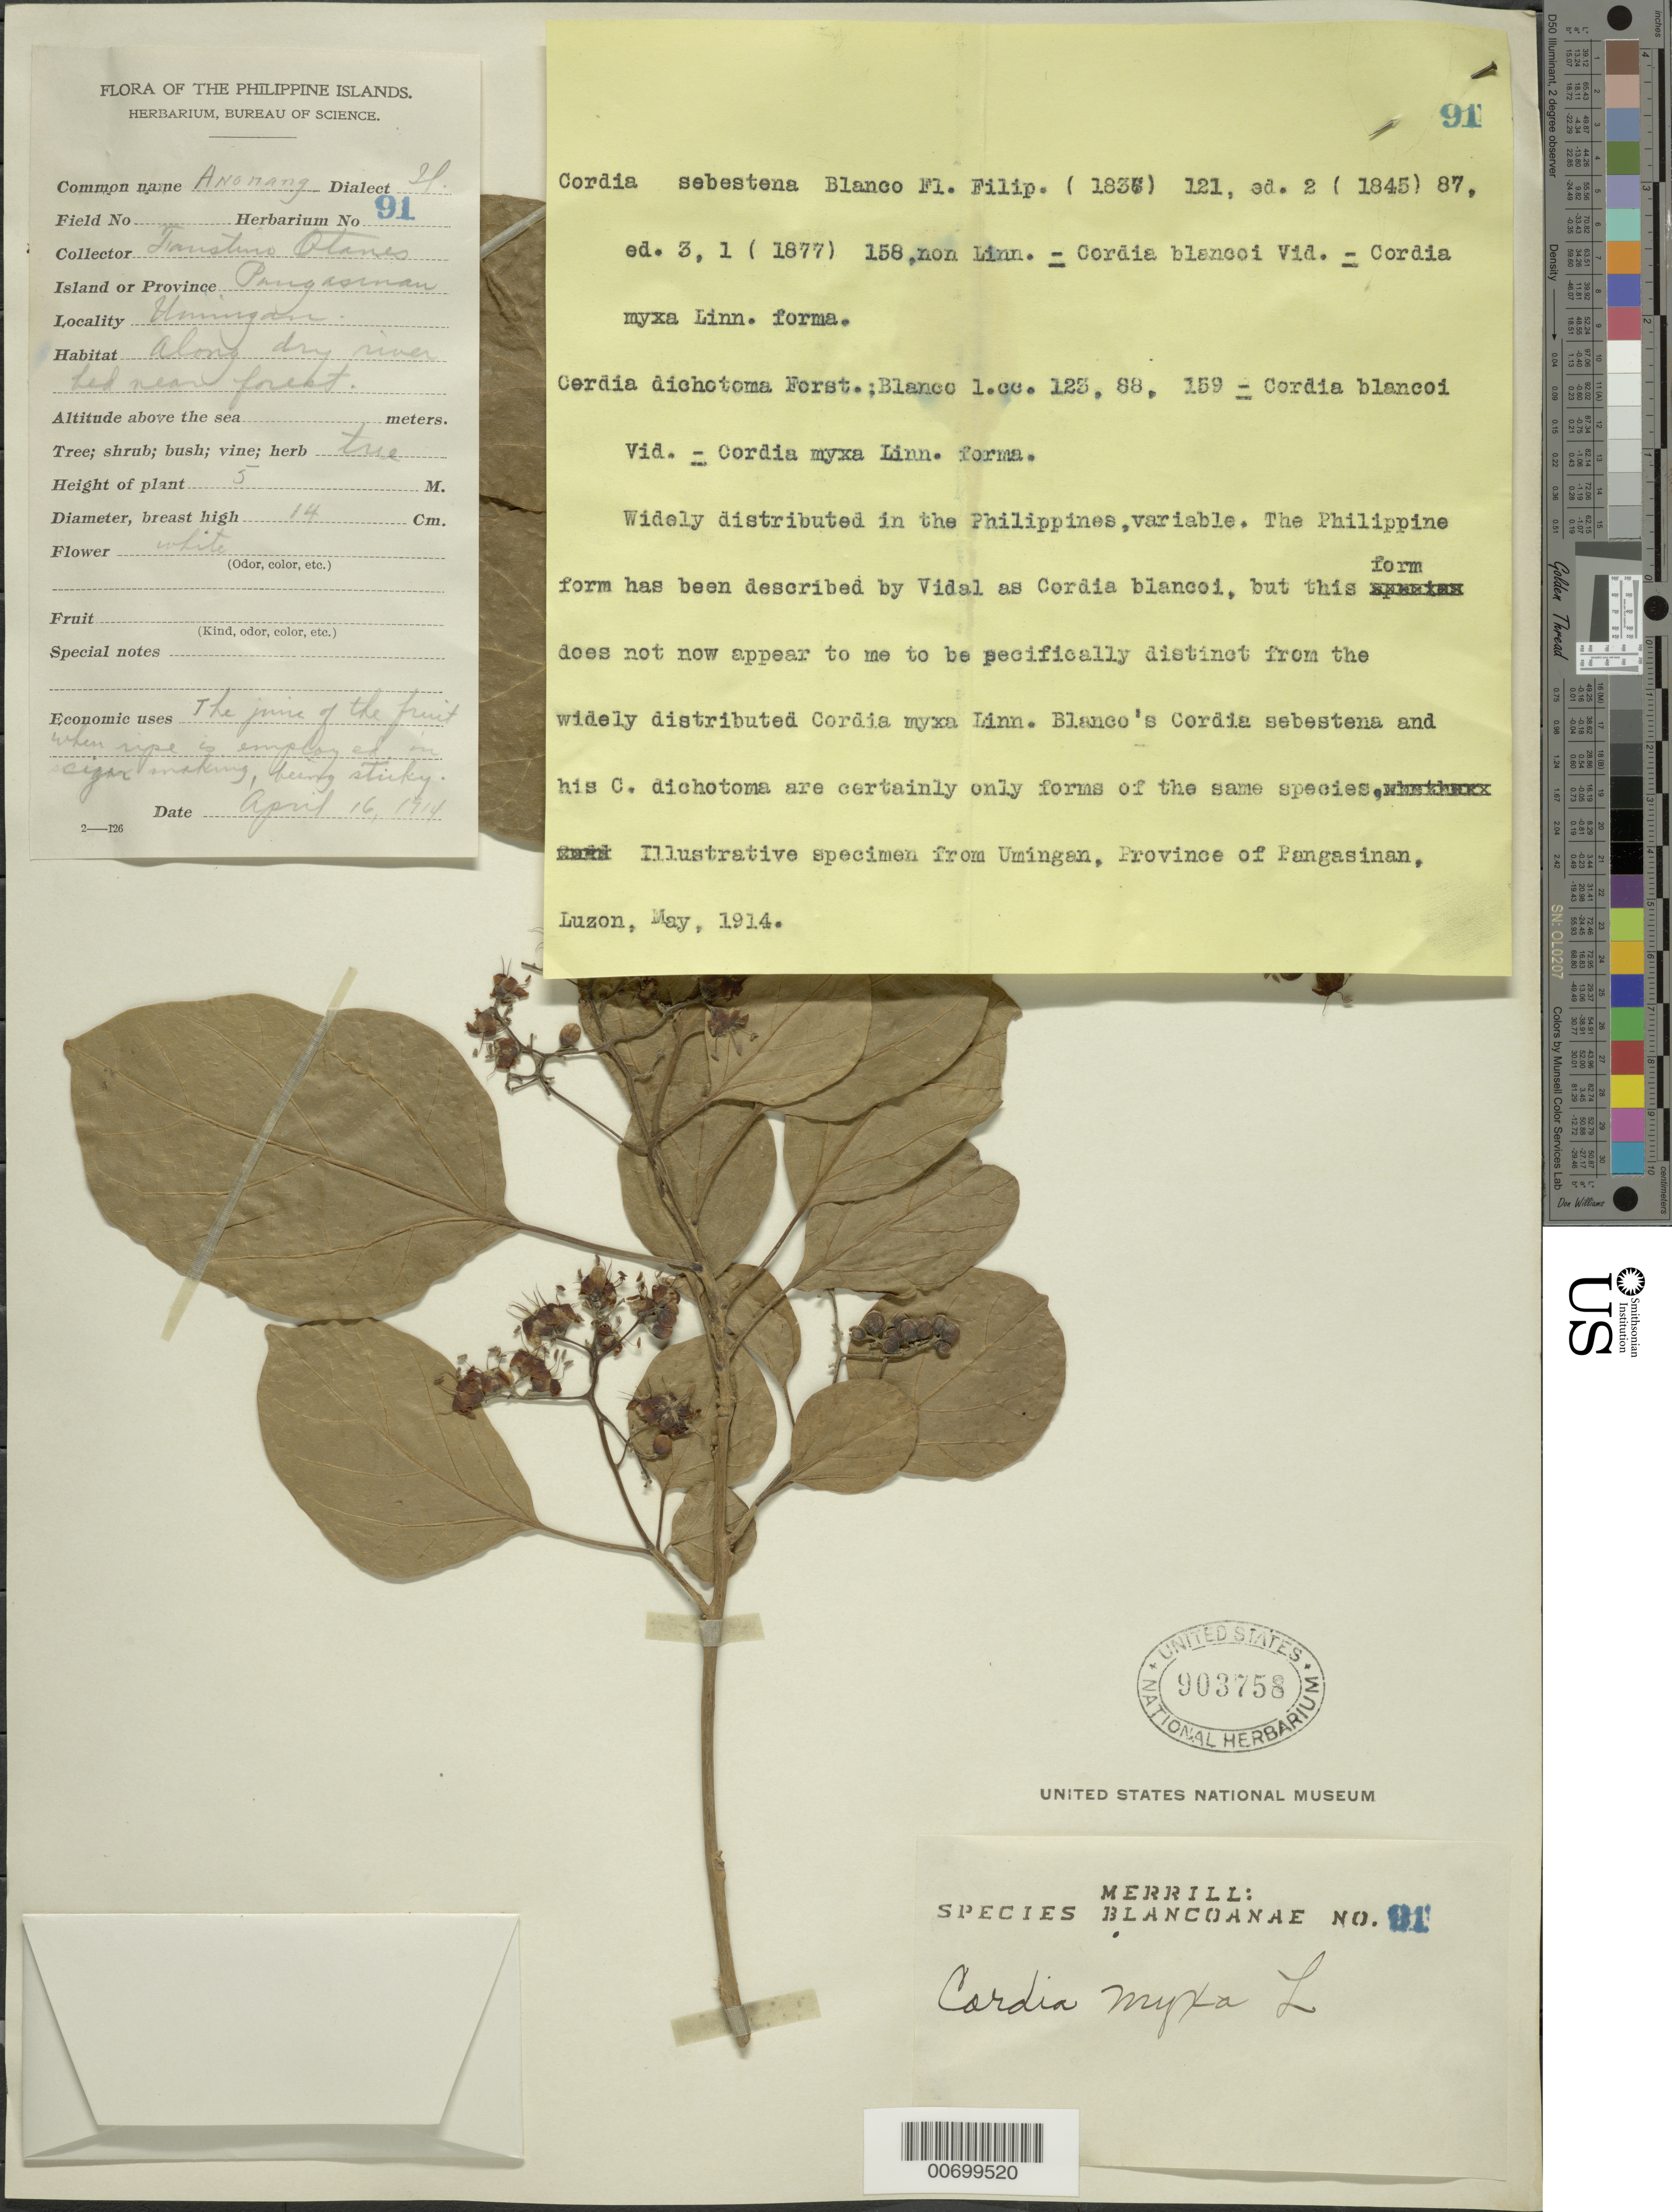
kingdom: Plantae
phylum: Tracheophyta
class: Magnoliopsida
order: Boraginales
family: Cordiaceae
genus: Cordia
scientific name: Cordia dichotoma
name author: G. Forst.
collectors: F. Q. Otanes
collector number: Sp. Blancoan. 0091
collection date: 1914-05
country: Philippines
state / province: Ilocos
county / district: Pangasinan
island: Luzon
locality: Umingan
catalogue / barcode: US 903758